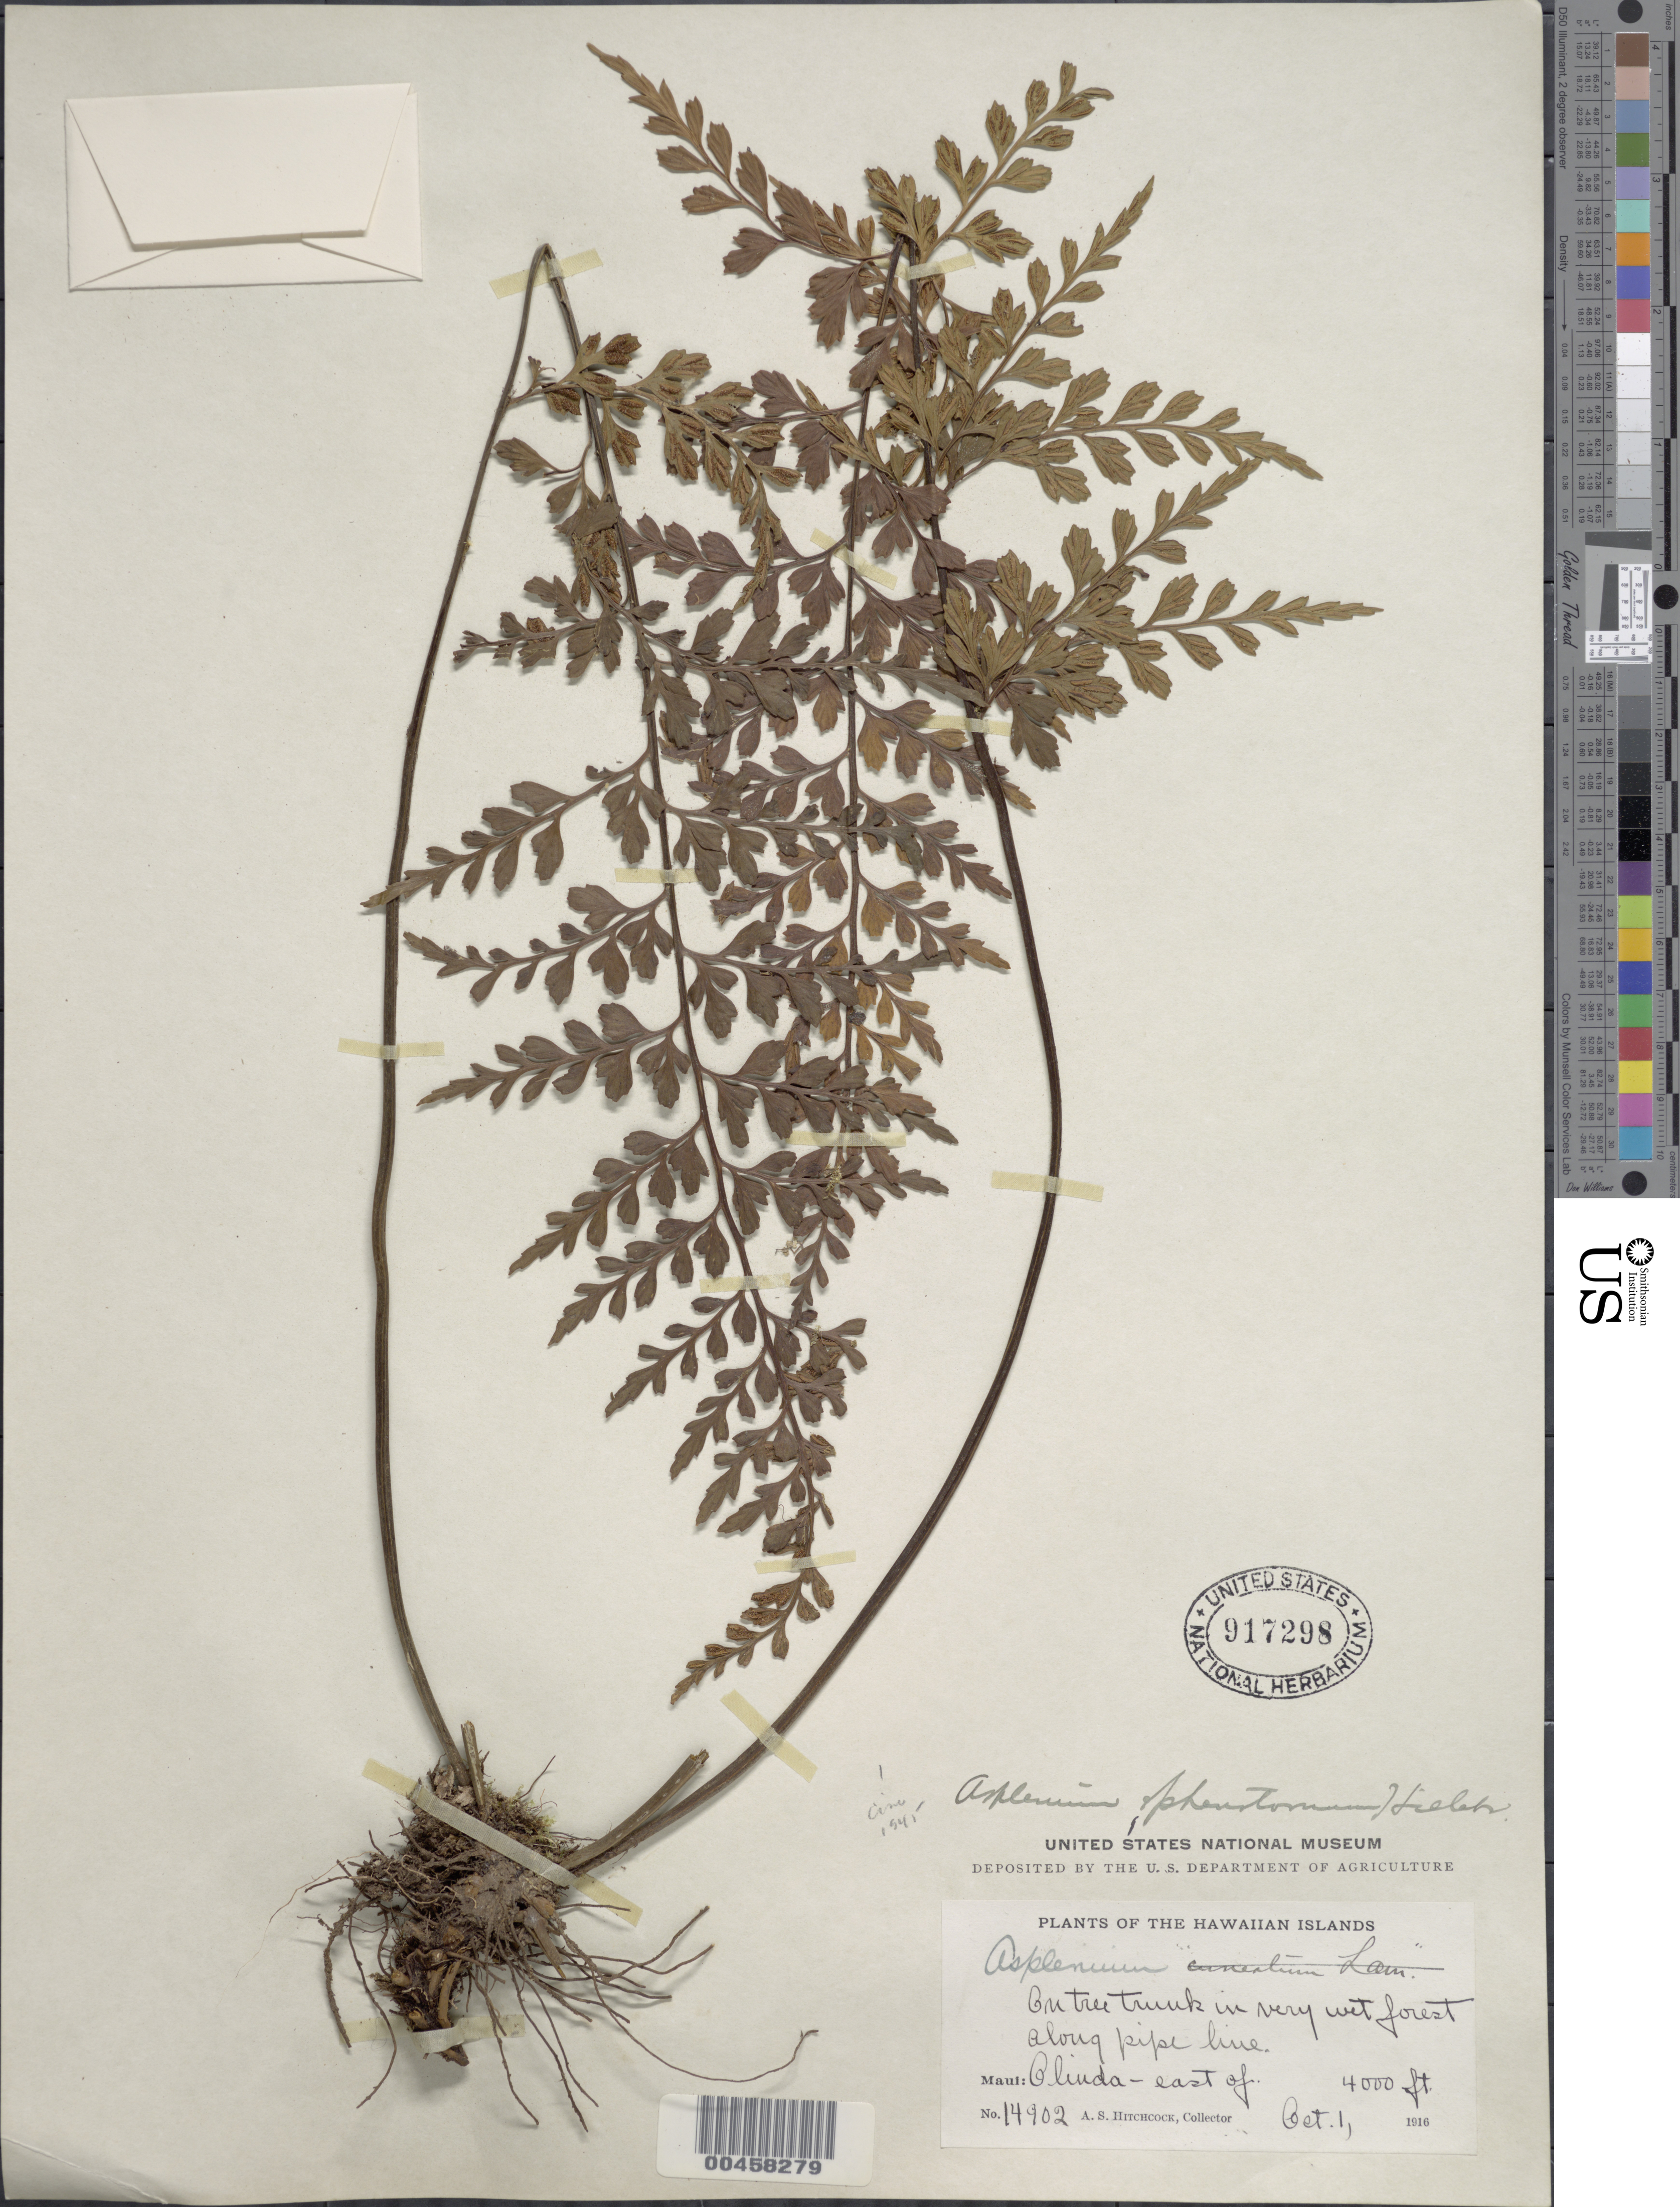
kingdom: Plantae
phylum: Tracheophyta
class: Polypodiopsida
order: Polypodiales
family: Aspleniaceae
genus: Asplenium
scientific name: Asplenium sphenotomum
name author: Hillebr.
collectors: A. S. Hitchcock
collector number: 14902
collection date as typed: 1 Oct 1916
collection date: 1916-10-01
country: United States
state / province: Hawaii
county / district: Maui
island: Maui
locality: Olinda - east of, along pipe line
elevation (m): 1219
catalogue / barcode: US 917298